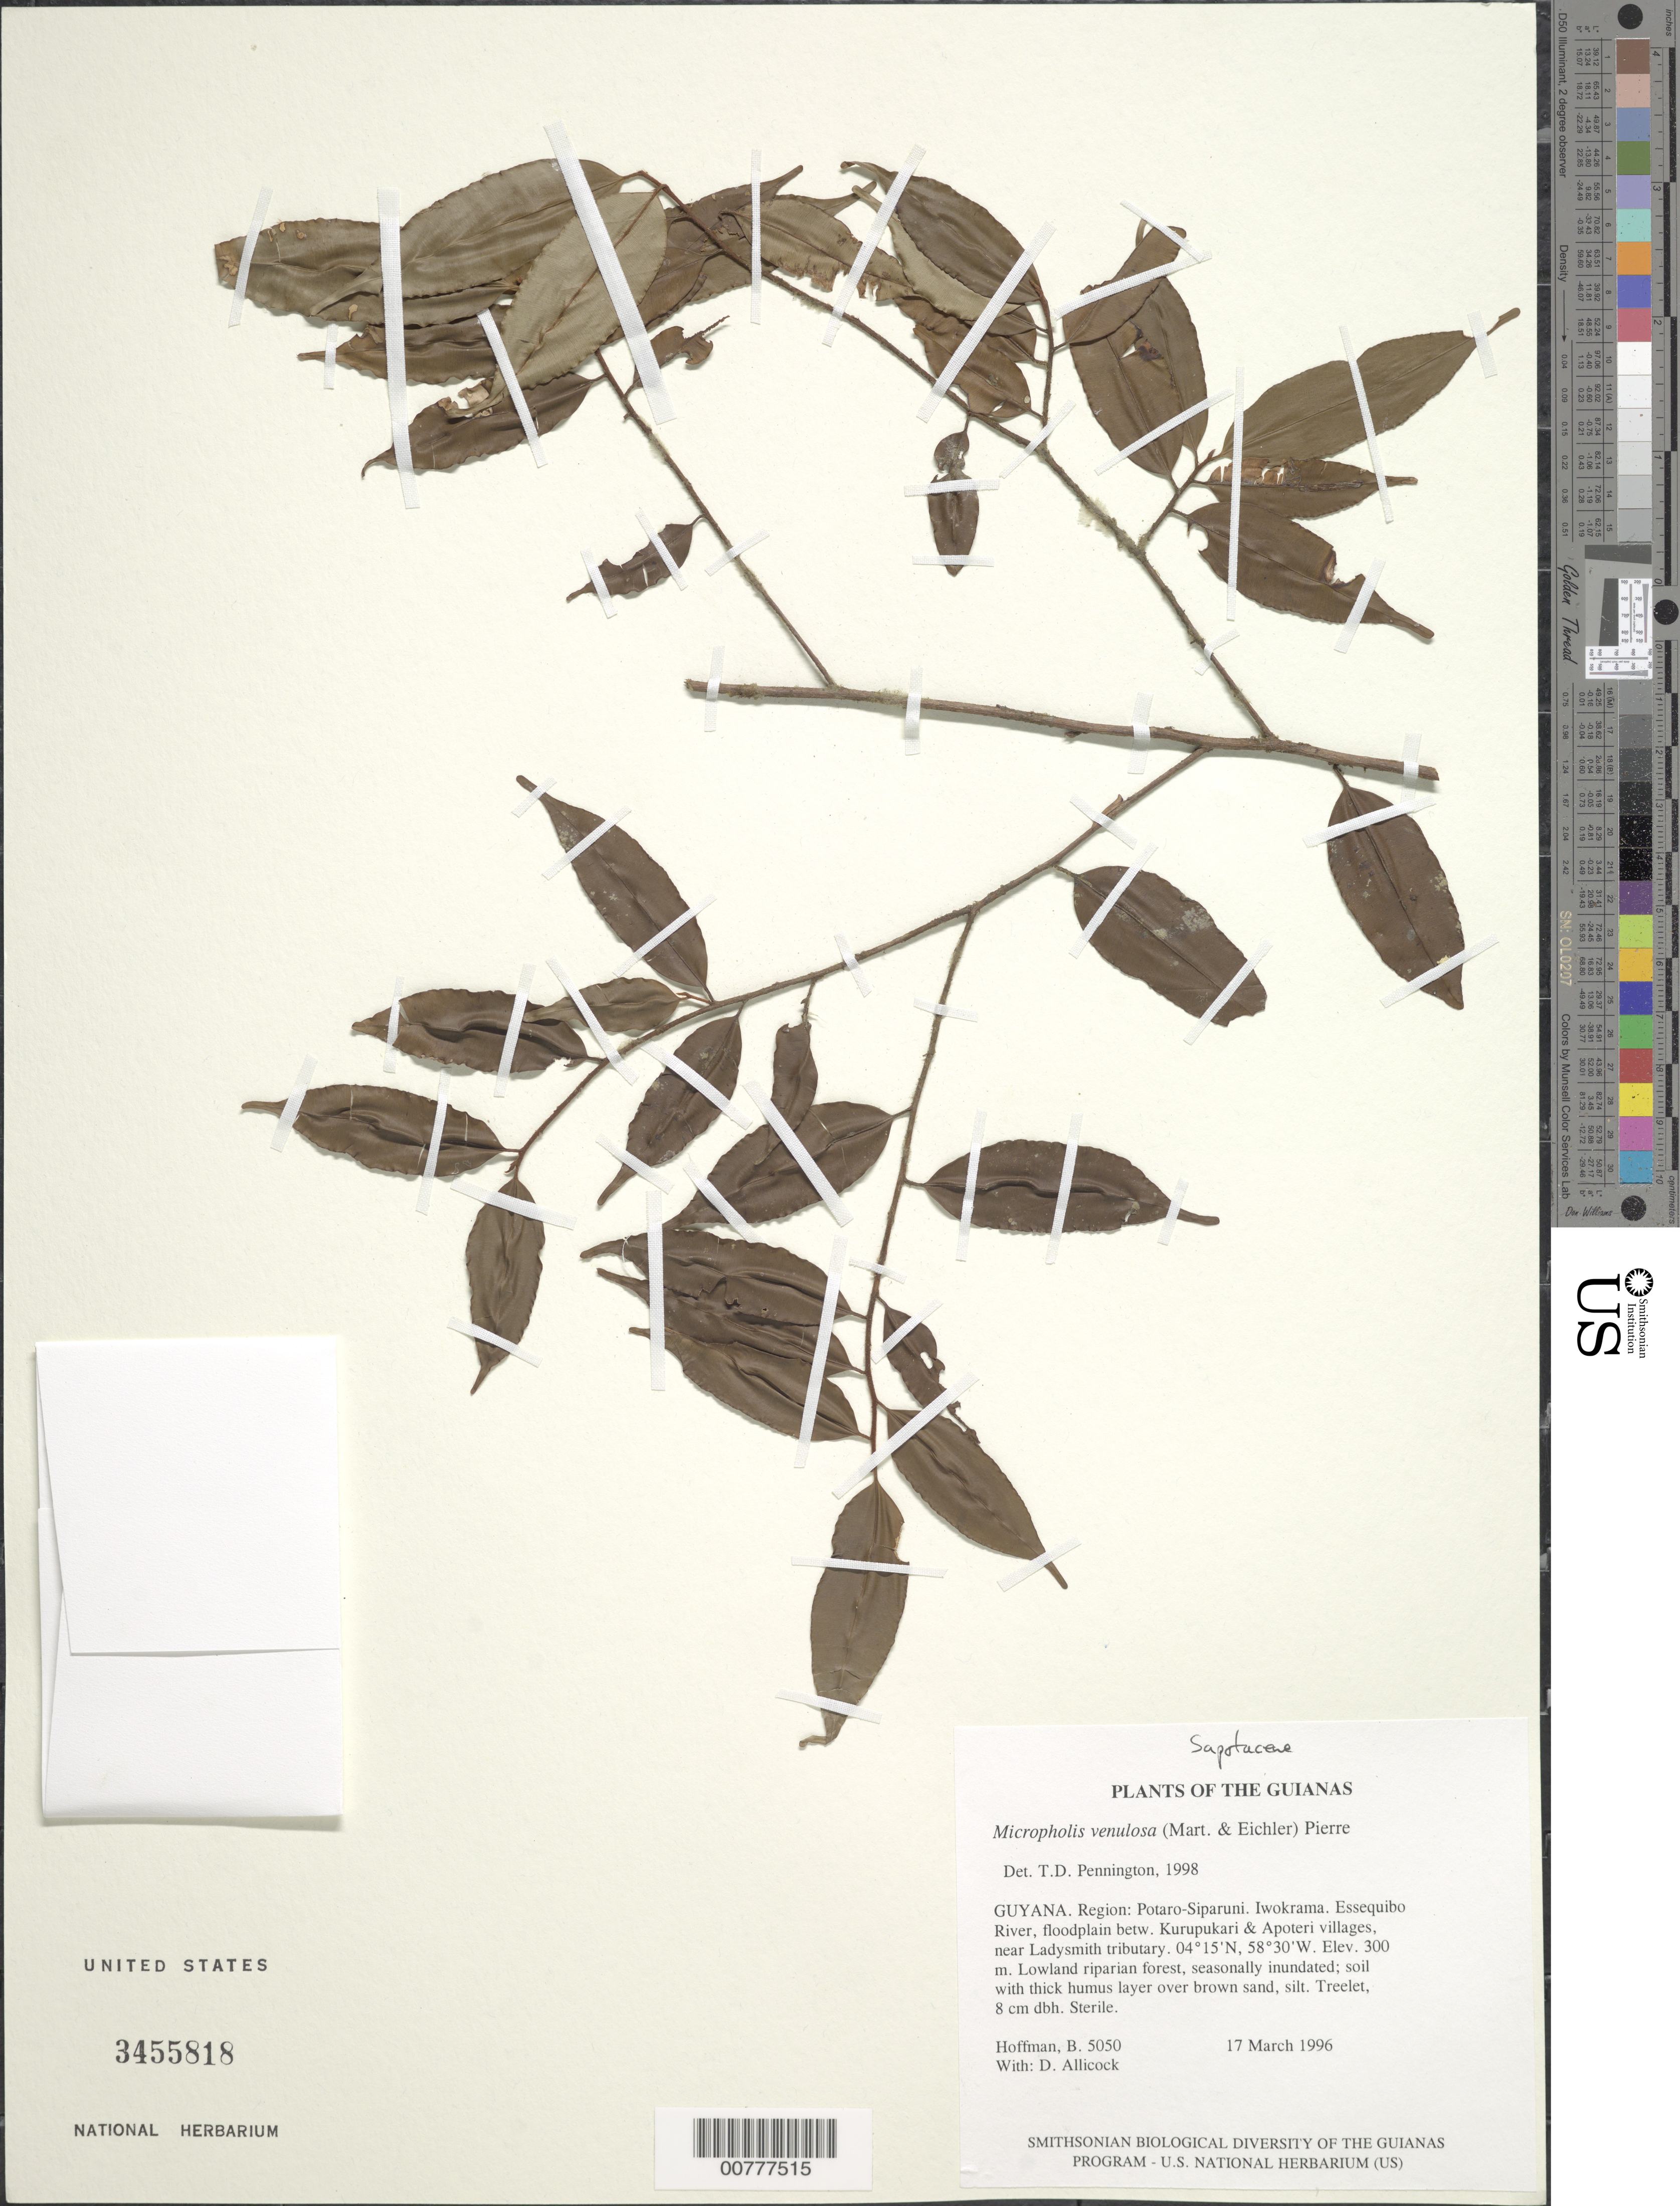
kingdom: Plantae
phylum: Tracheophyta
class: Magnoliopsida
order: Ericales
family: Sapotaceae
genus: Micropholis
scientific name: Micropholis venulosa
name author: (Mart. & Eichler) Pierre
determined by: Pennington, T. D., (K)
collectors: B. Hoffman & D. Allicock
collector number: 5050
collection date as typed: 17 March 1996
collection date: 1996-03-17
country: Guyana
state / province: Potaro-Siparuni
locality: Iwokrama. Essequibo River, floodplain between Kurupukari & Apoteri villages, near Ladysmith tributary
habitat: Lowland riparian forest, seasonally inundated; soil with thick humus layer over brown sand, silt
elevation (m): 300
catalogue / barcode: US 3455818